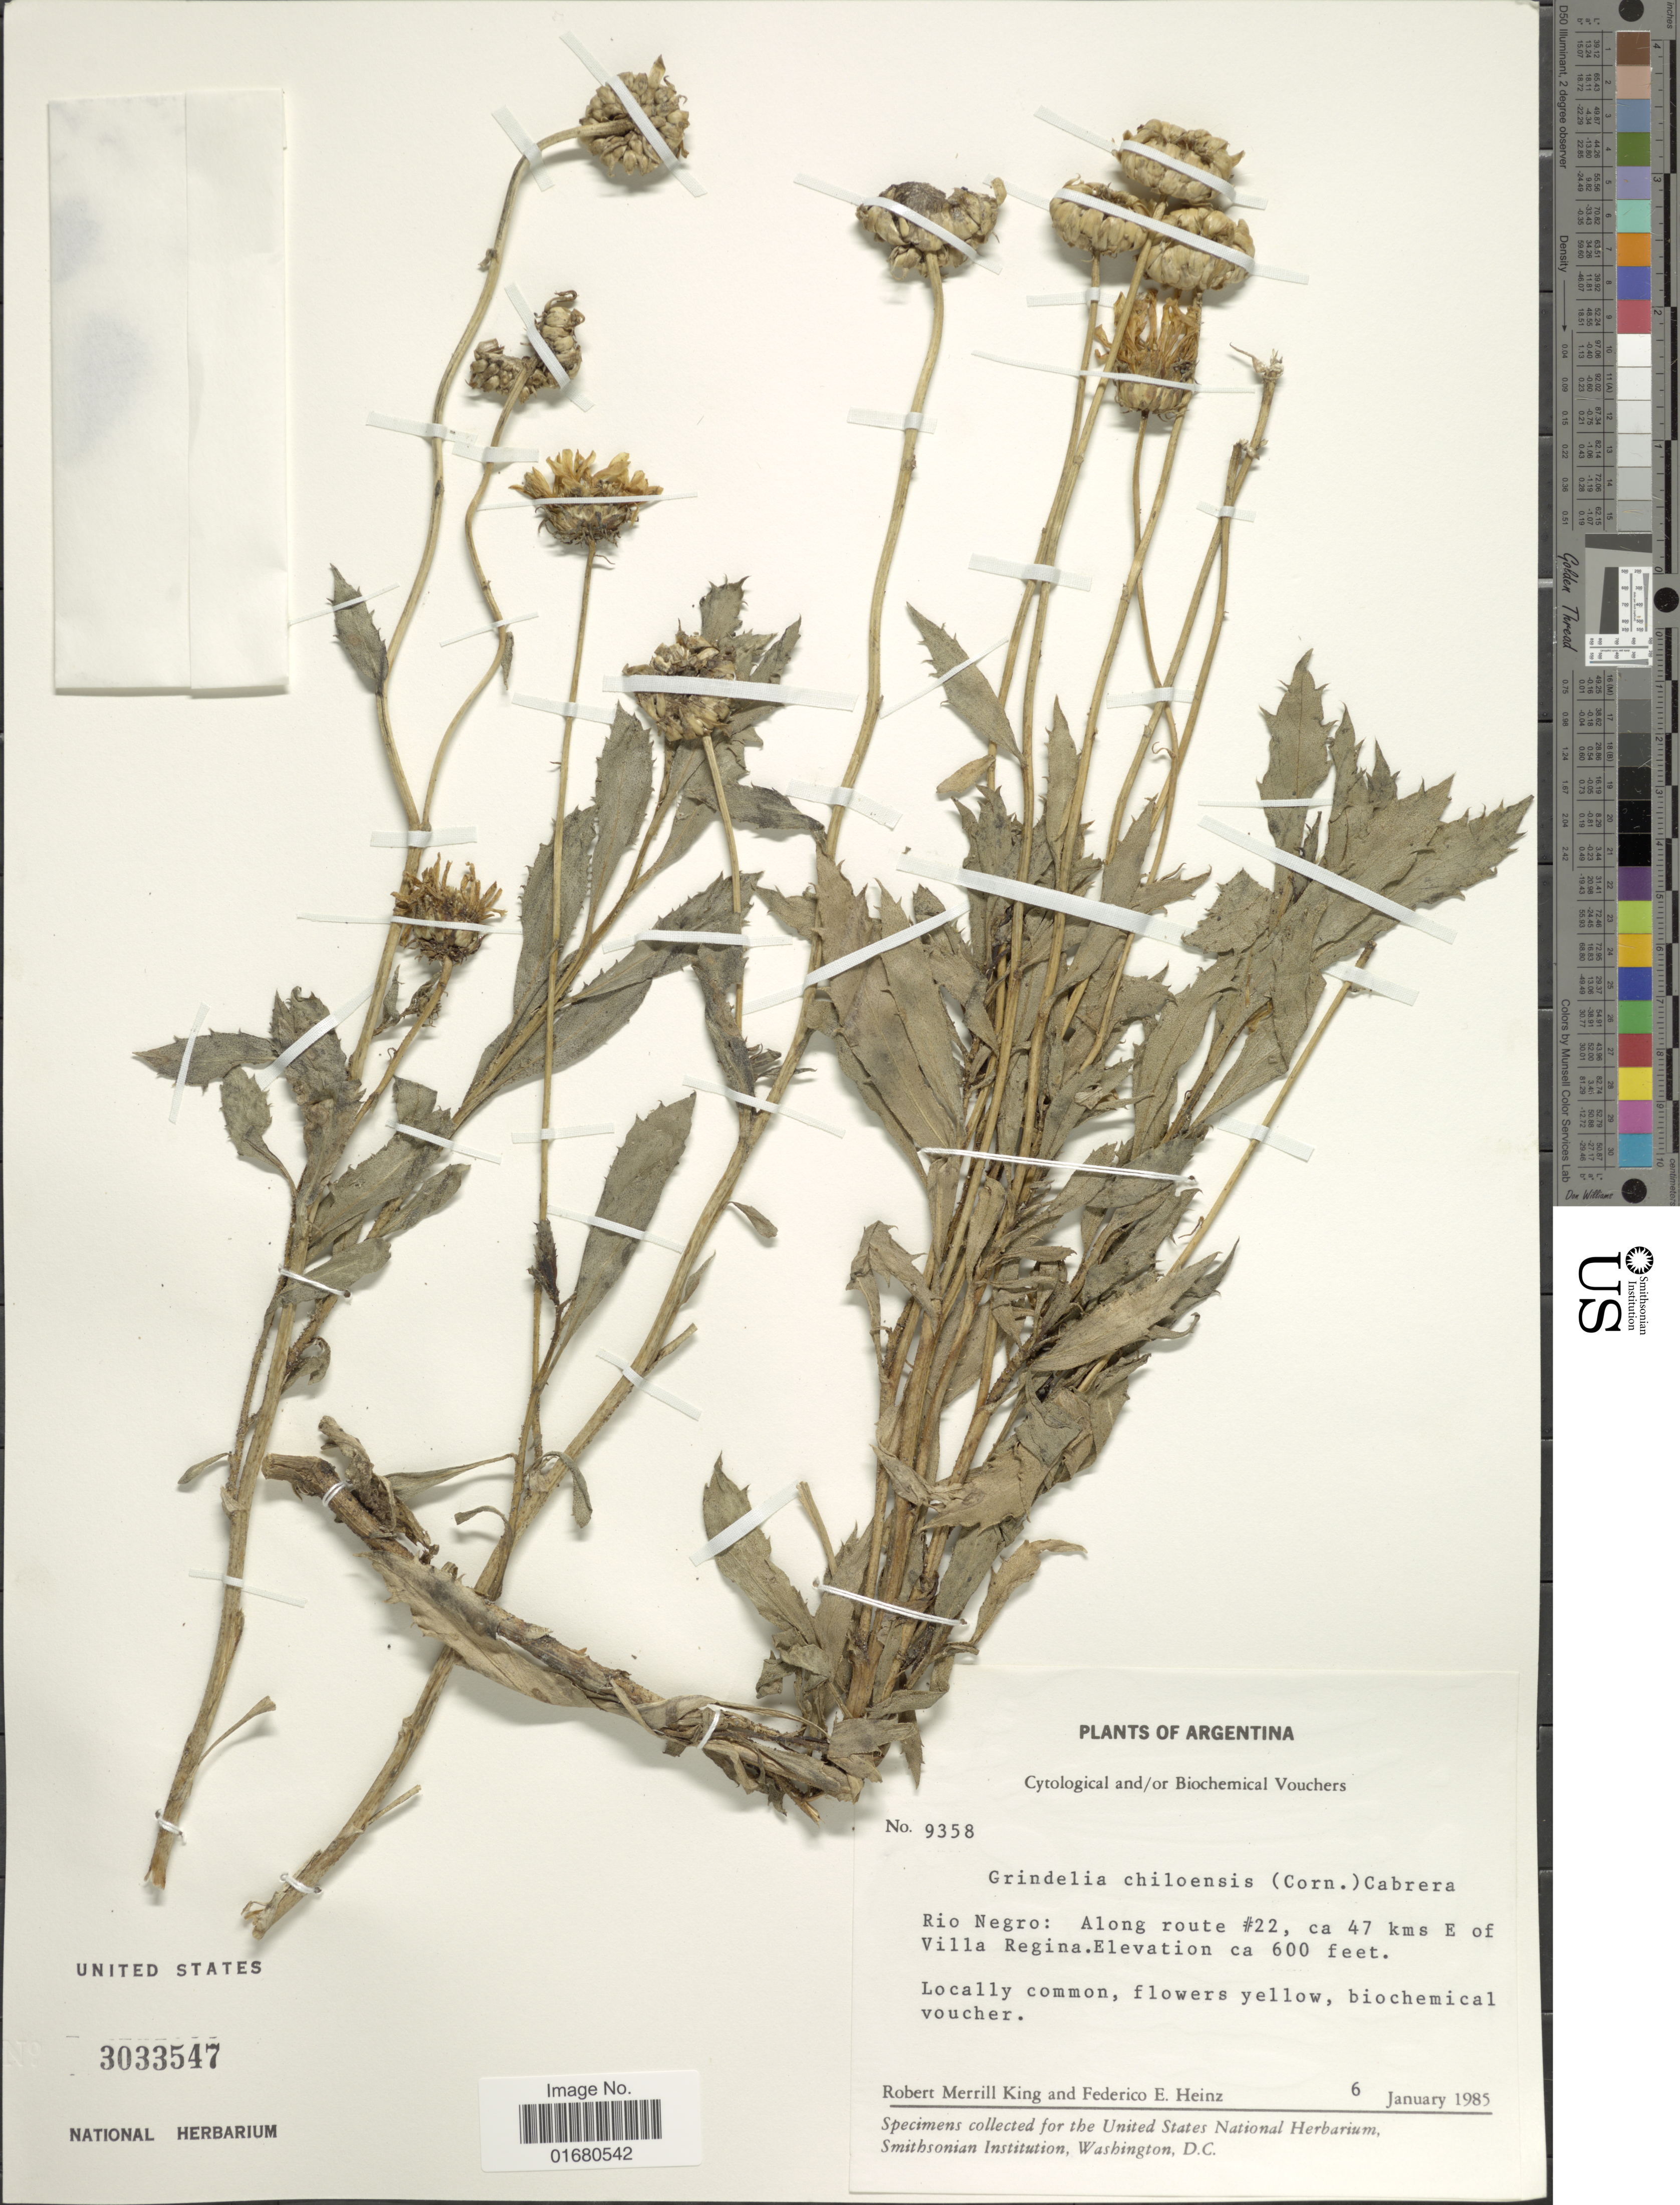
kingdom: Plantae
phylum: Tracheophyta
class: Magnoliopsida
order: Asterales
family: Asteraceae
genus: Grindelia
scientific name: Grindelia chiloensis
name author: (Cornel.) Cabrera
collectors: R. M. King & F. Heinz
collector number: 9358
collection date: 1985-01-06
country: Argentina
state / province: Rio Negro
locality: Along route #22, ca. 47 kms E of Villa Regina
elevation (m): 183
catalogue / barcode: US 3033547